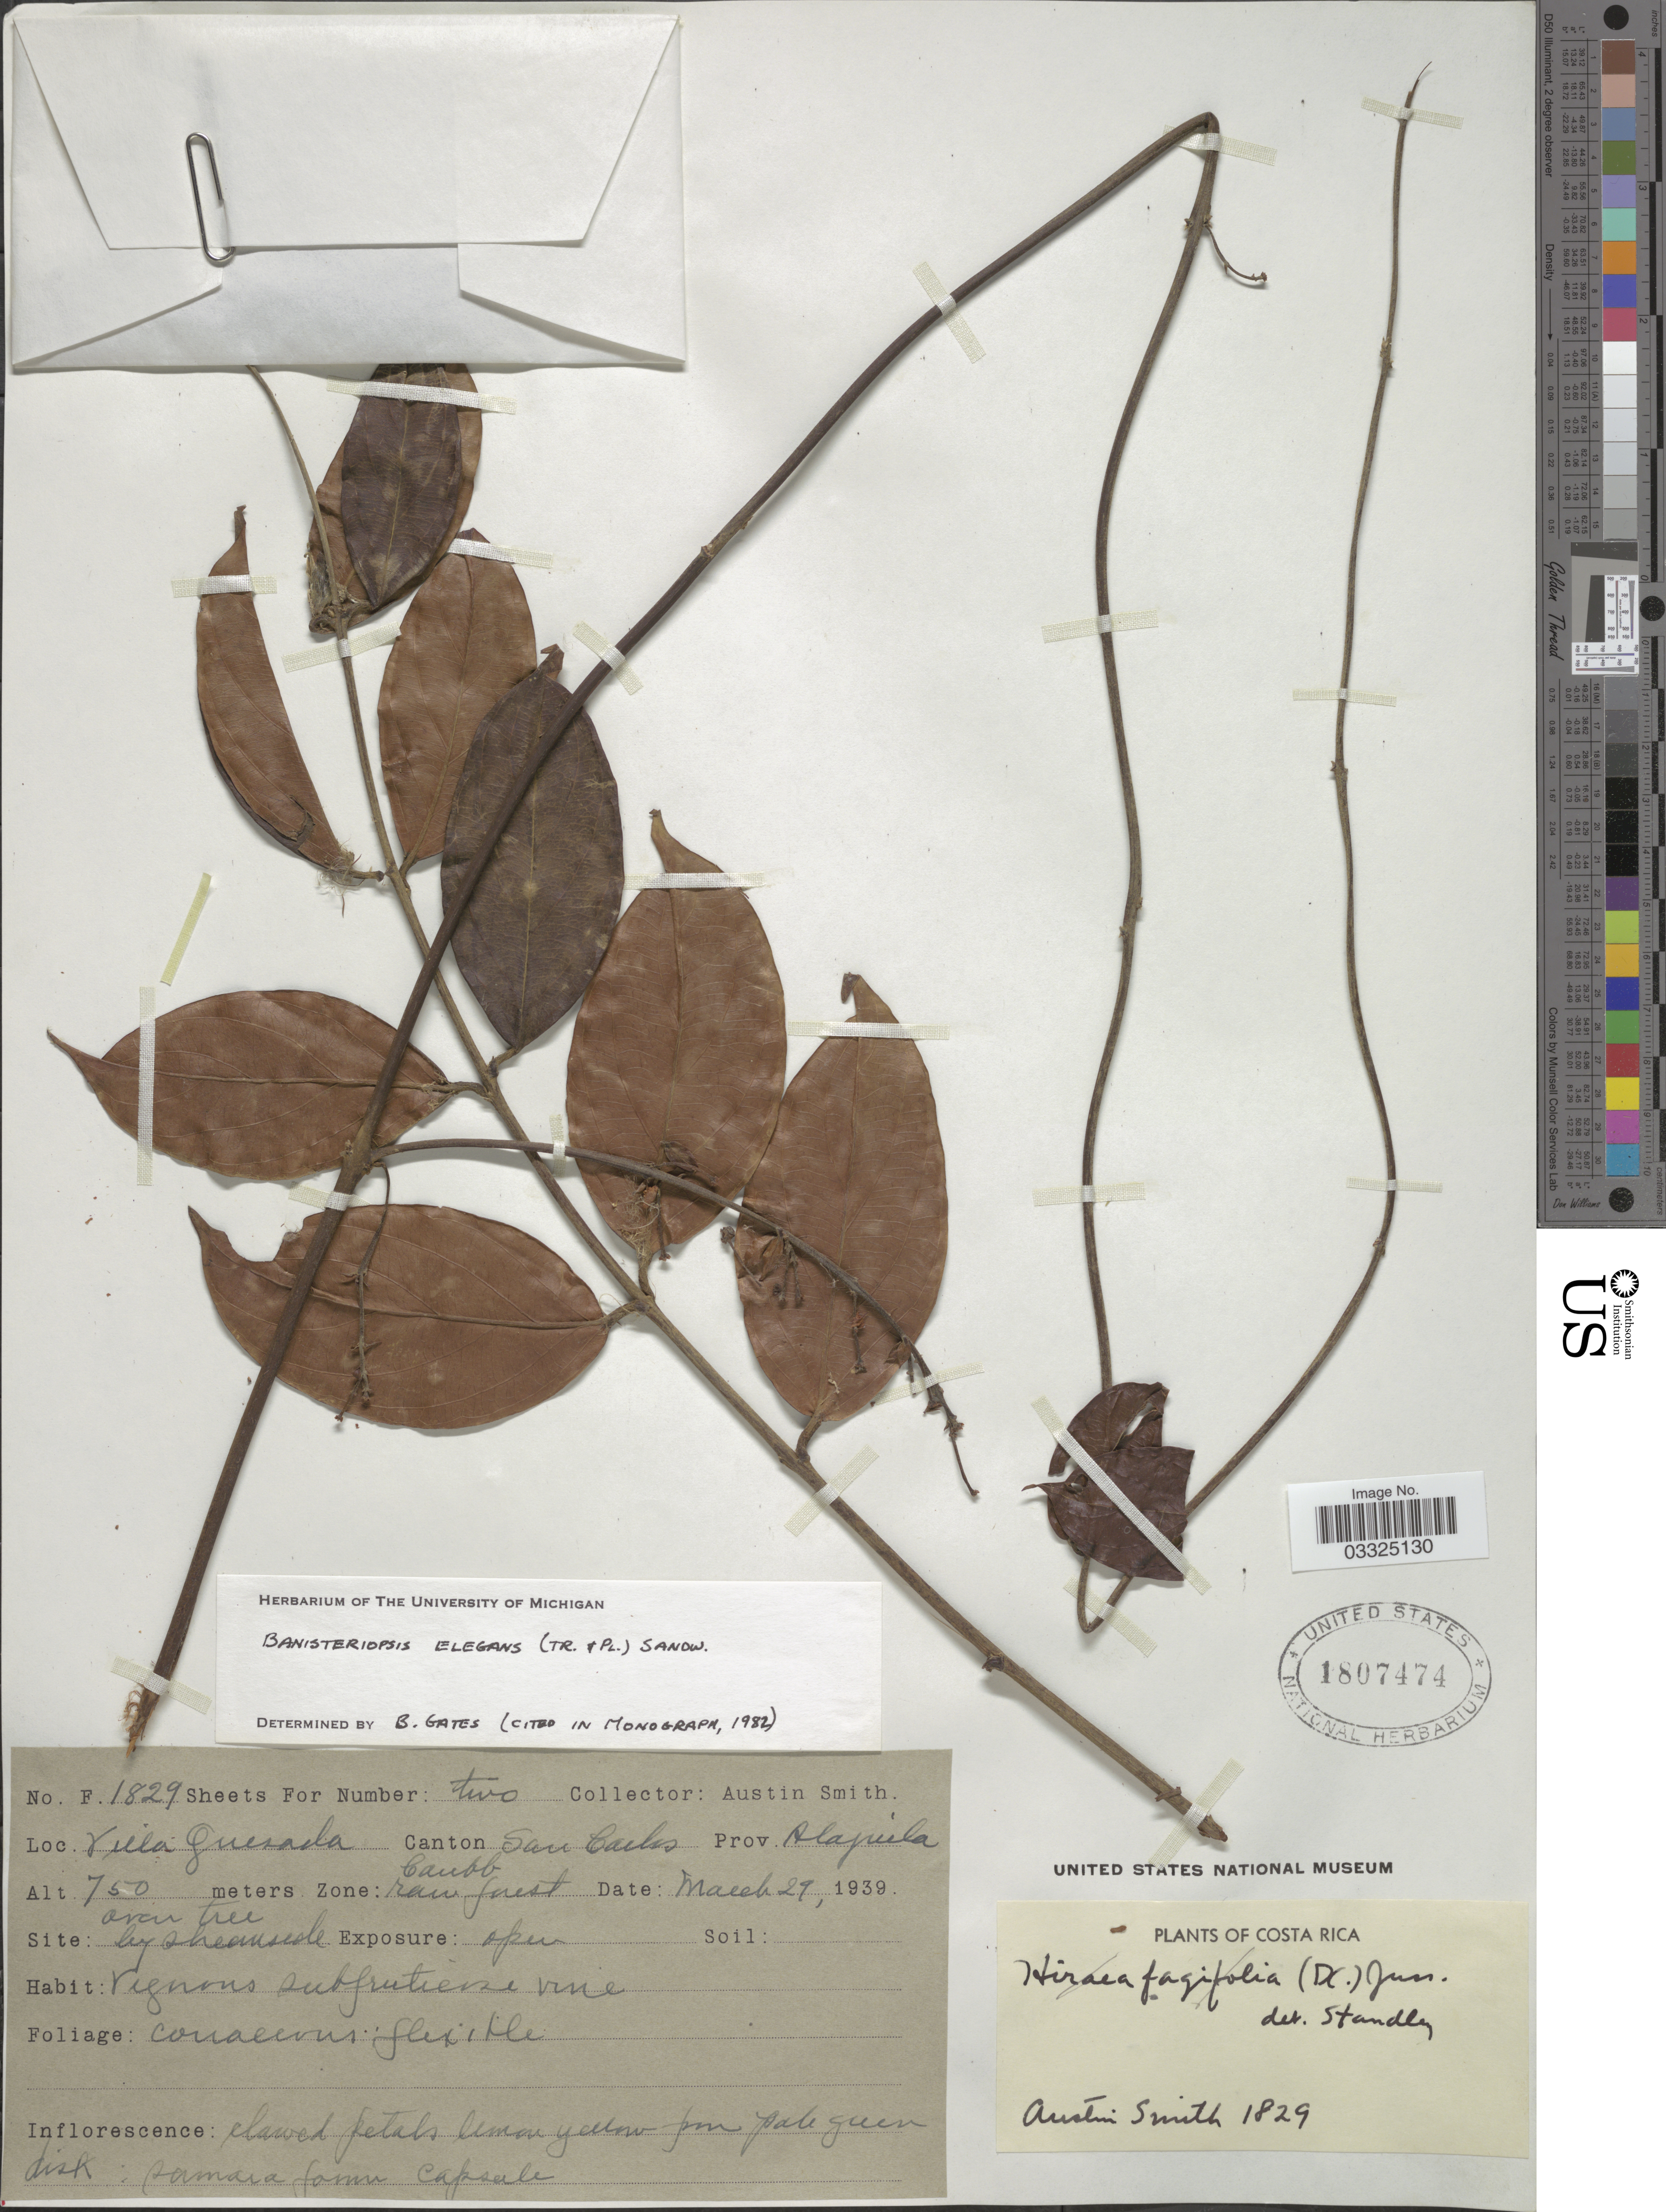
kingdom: Plantae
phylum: Tracheophyta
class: Magnoliopsida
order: Malpighiales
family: Malpighiaceae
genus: Banisteriopsis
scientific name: Banisteriopsis elegans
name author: (Triana & Planch.) Sandwith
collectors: Aust P. Smith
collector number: F1829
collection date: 1939-03-29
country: Costa Rica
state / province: Alajuela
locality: Villa Quesada, Canton San Carlos.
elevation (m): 750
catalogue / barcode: US 1807474